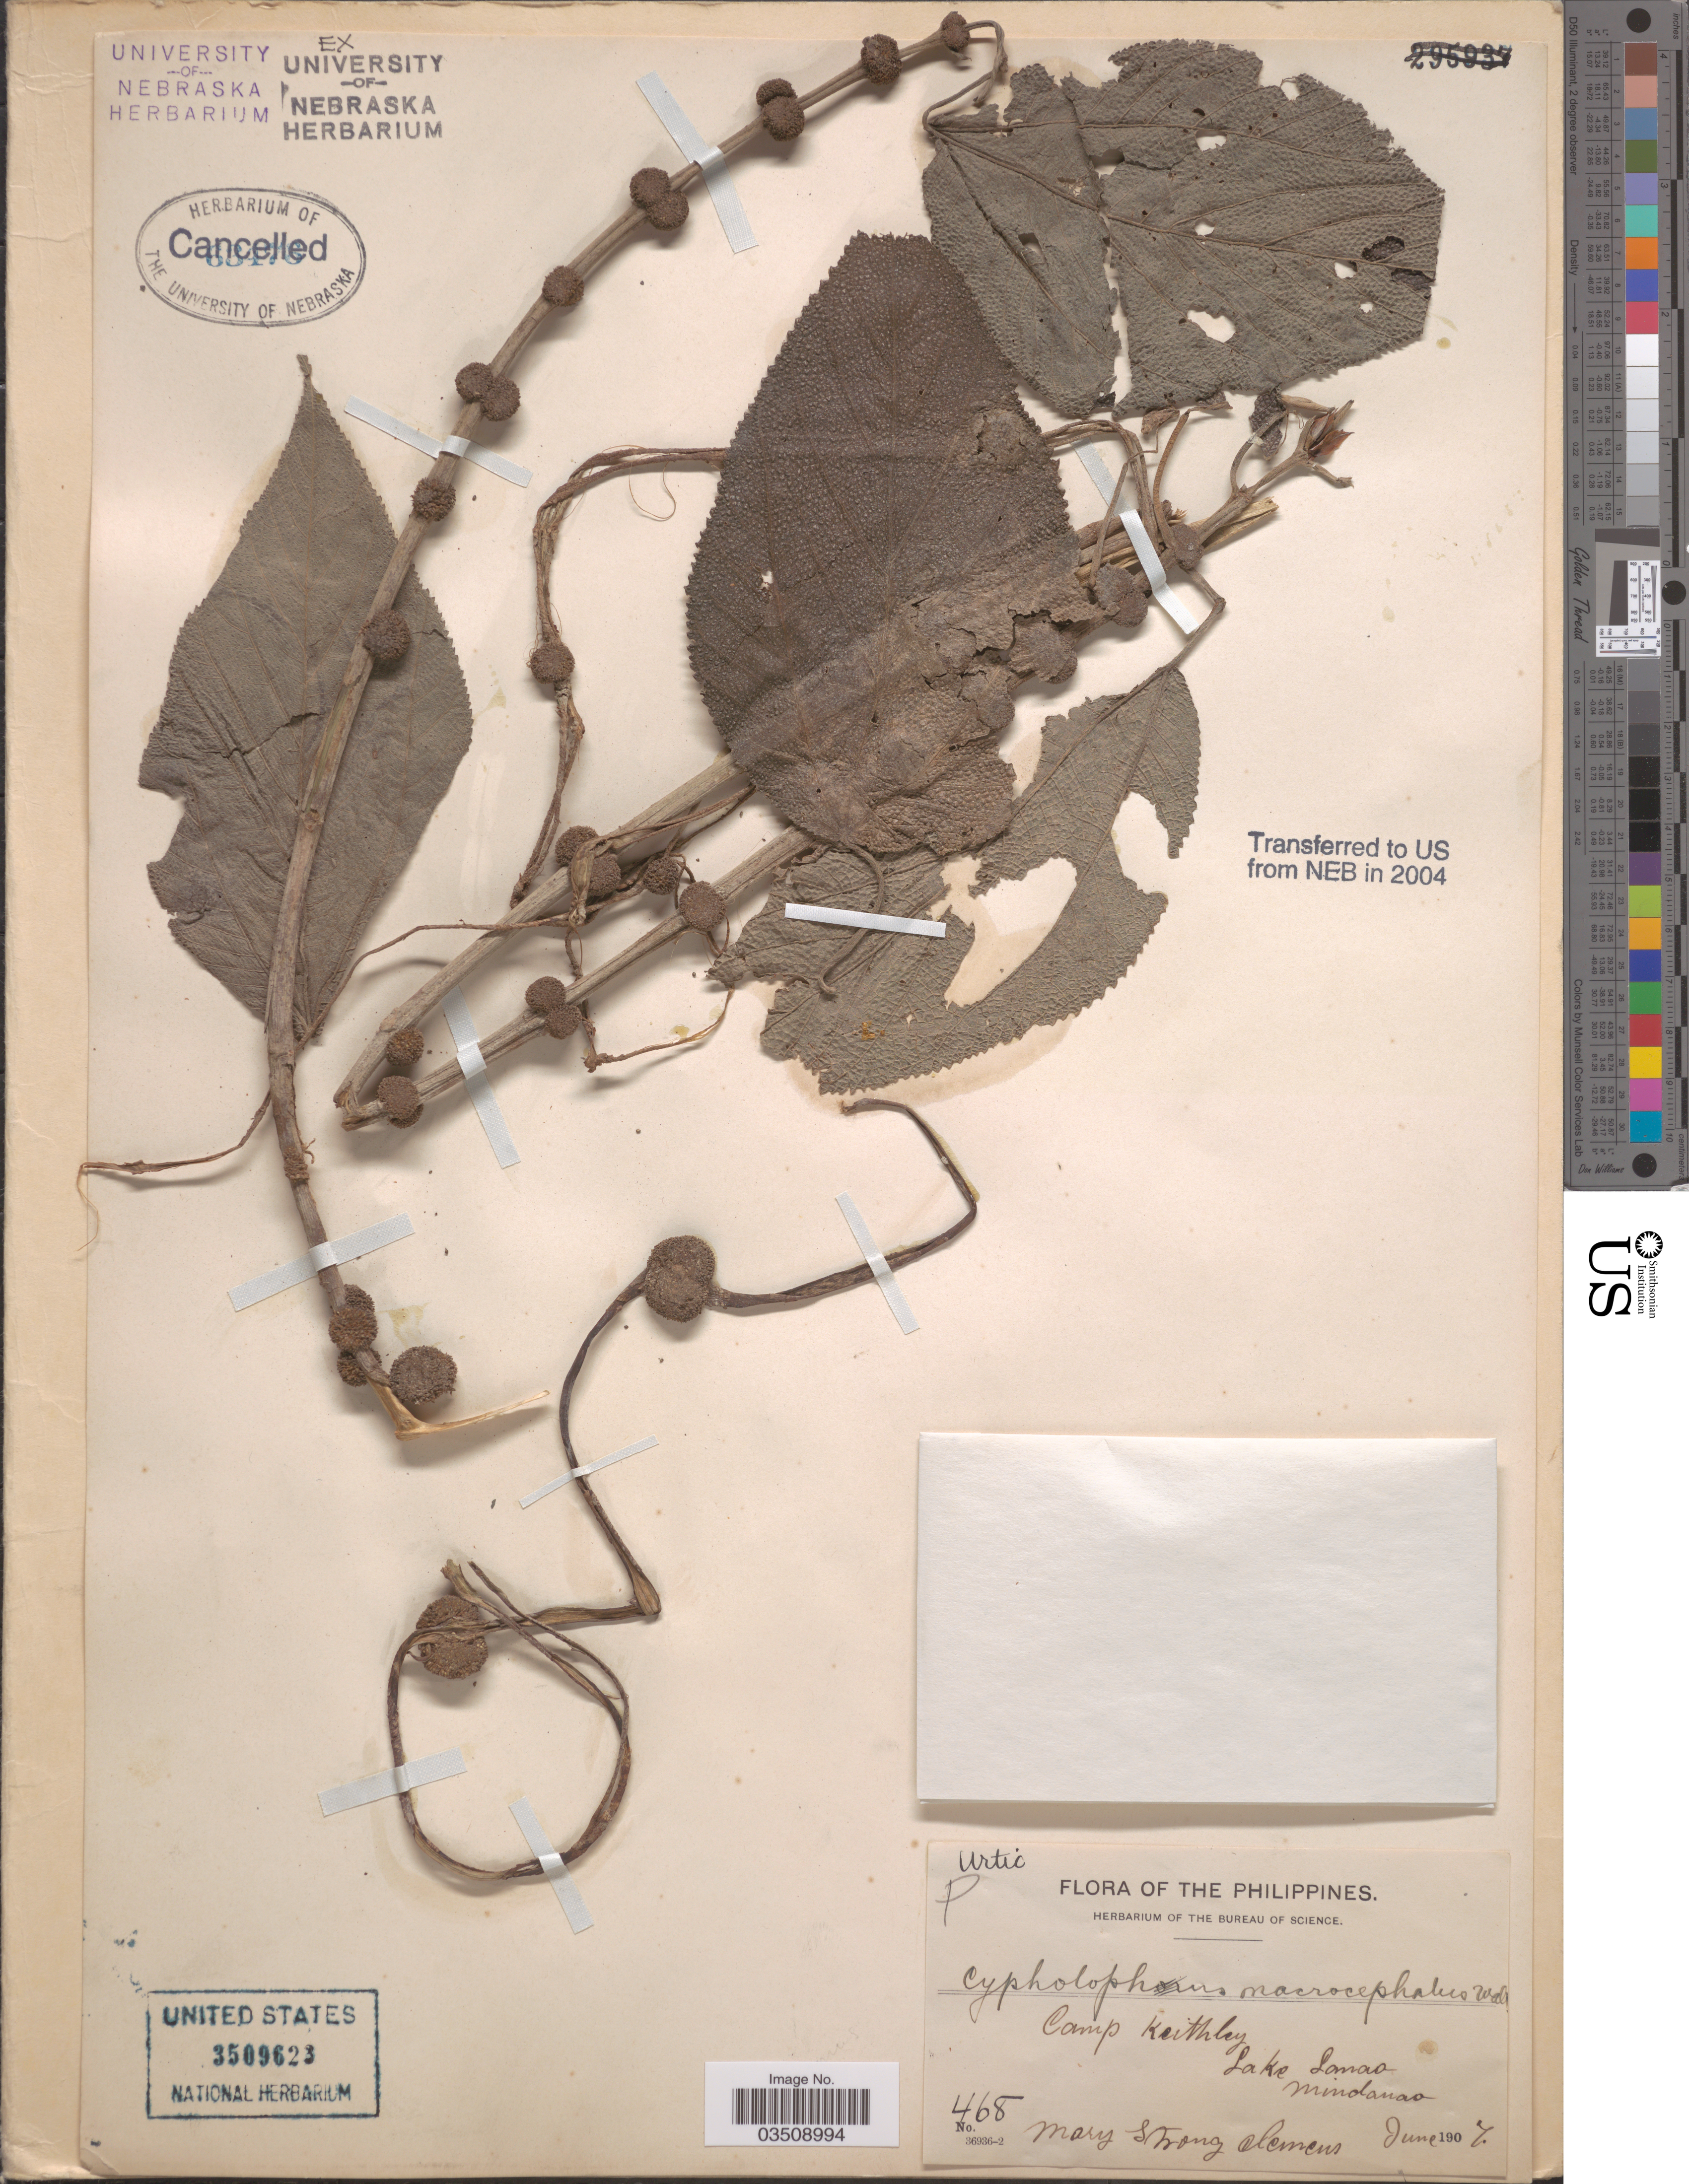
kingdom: Plantae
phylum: Tracheophyta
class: Magnoliopsida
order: Rosales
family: Urticaceae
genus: Cypholophus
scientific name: Cypholophus moluccanus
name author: (Blume) Miq.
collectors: M. S. Clemens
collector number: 468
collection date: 1907-06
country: Philippines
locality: Camp Keithley, Lake Lanao, Mindanao.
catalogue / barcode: US 3509623